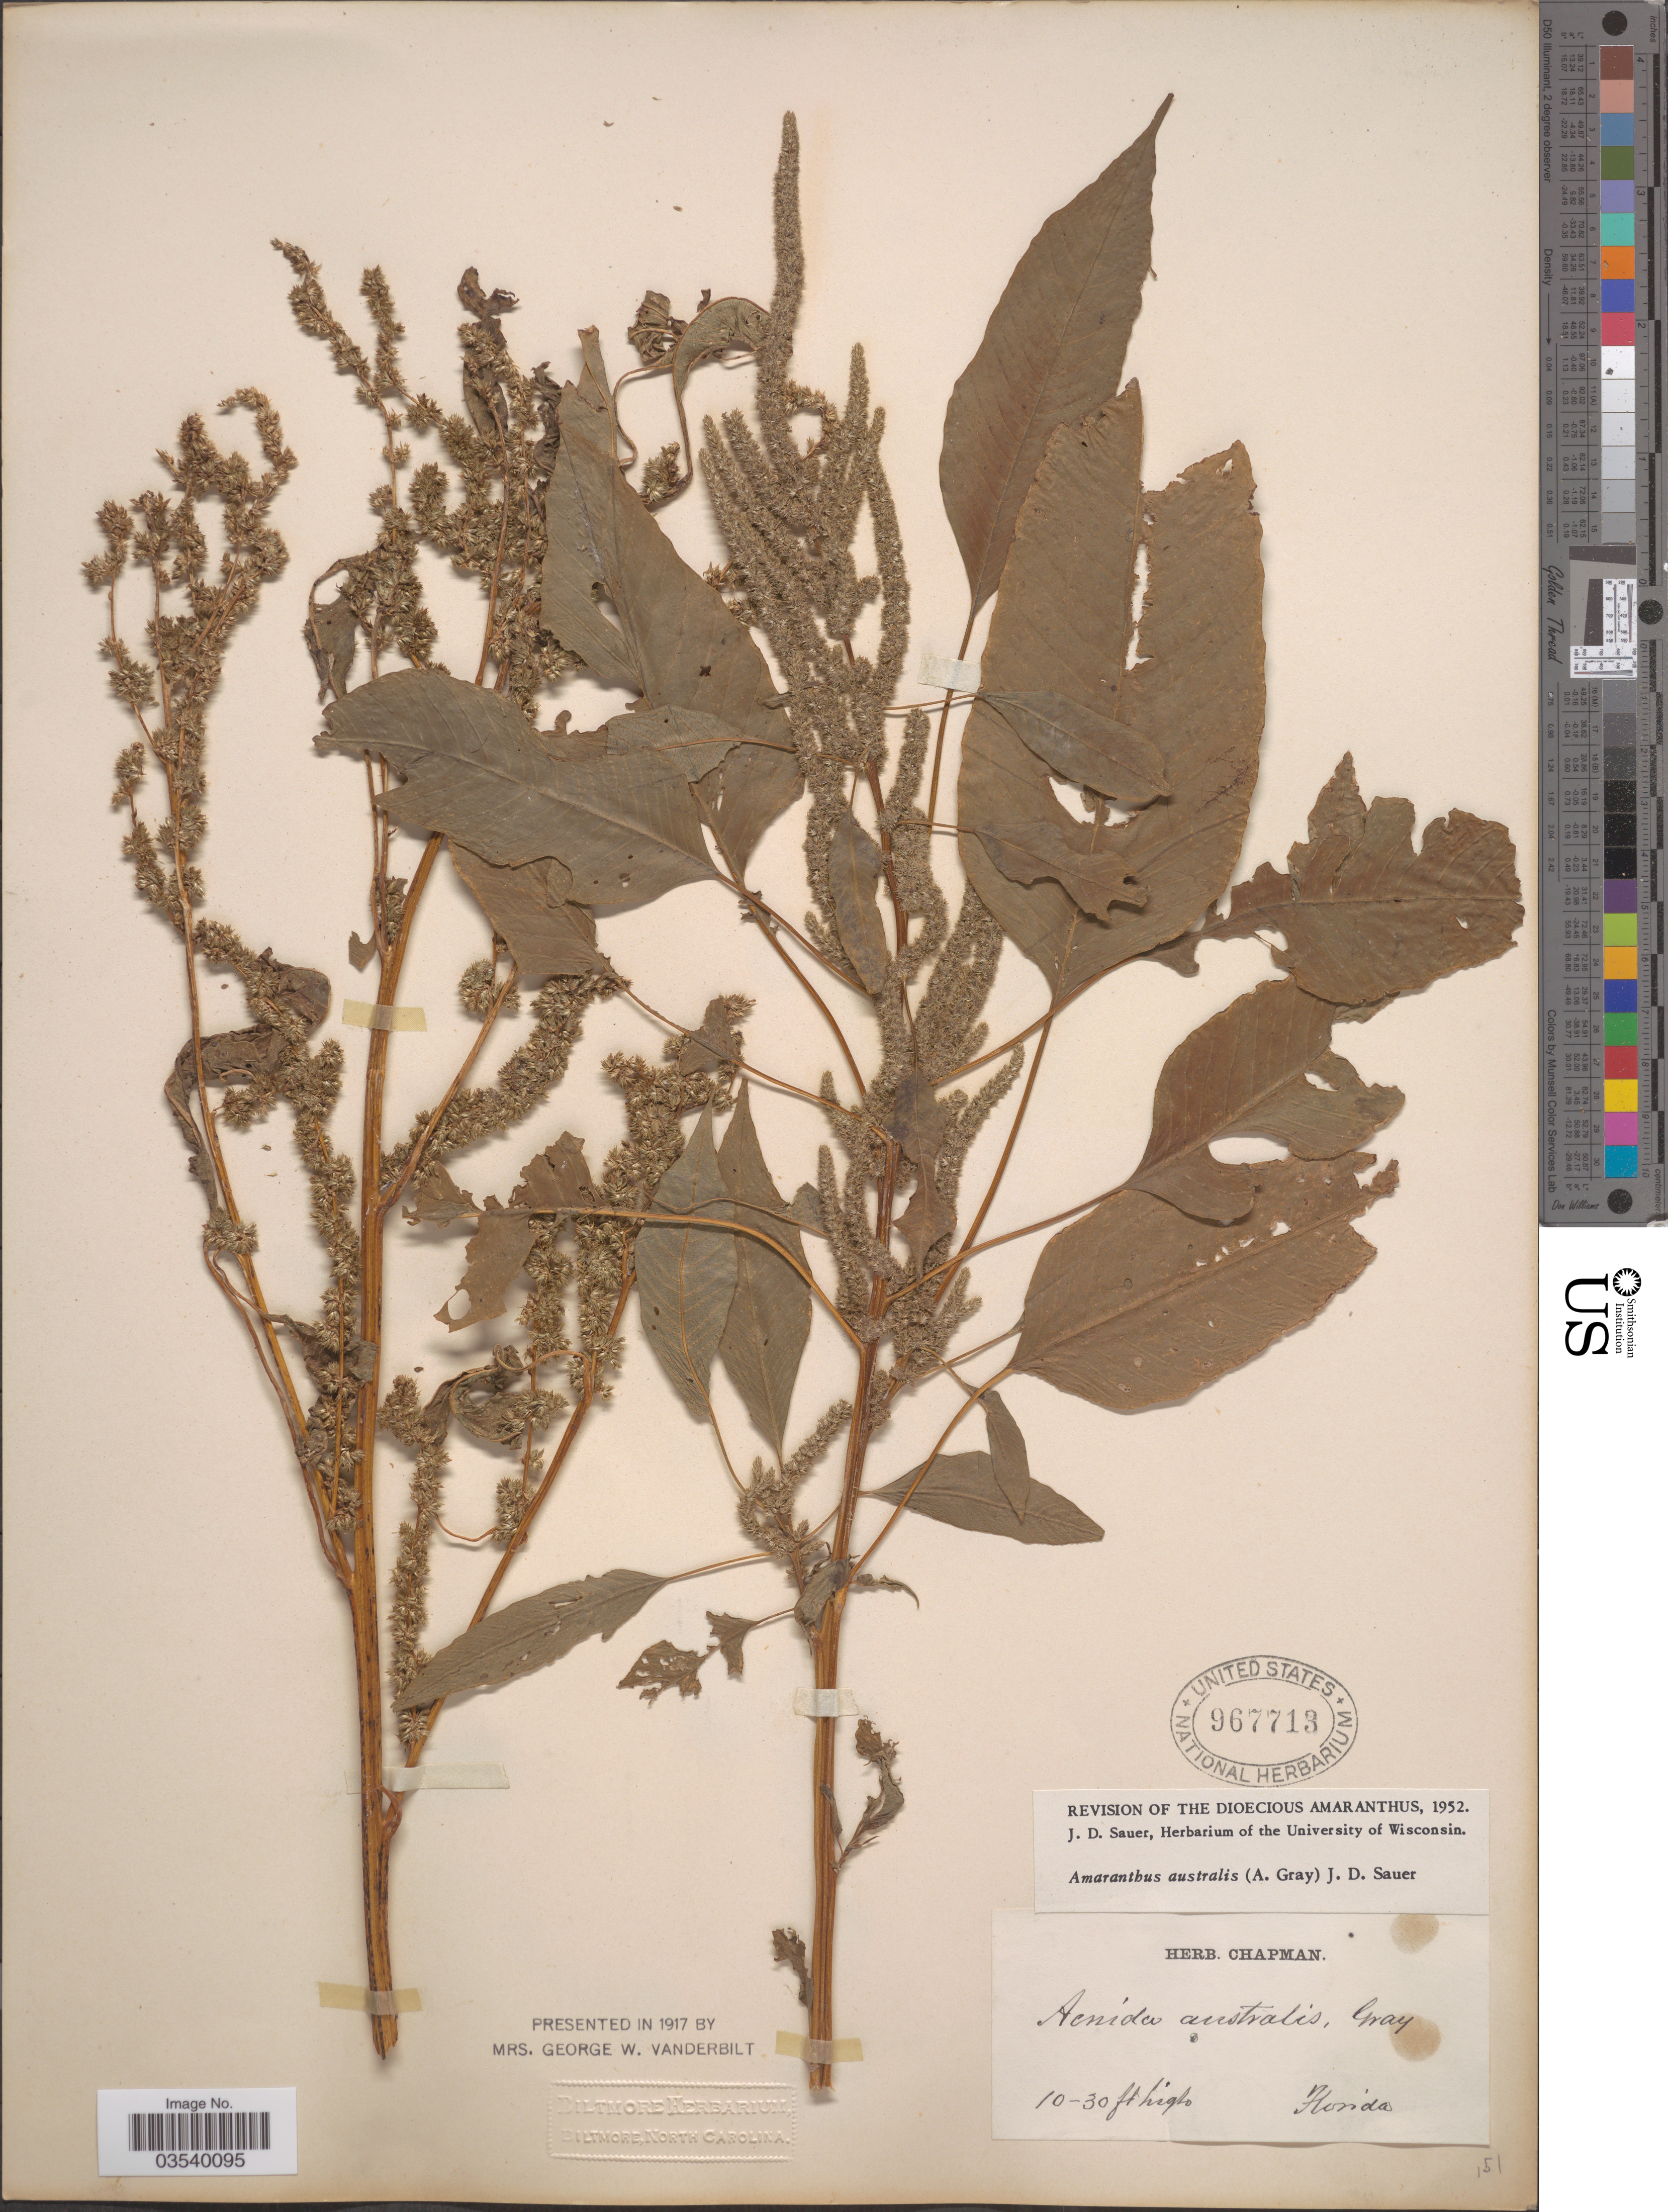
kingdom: Plantae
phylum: Tracheophyta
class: Magnoliopsida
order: Caryophyllales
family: Amaranthaceae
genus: Amaranthus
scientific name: Amaranthus australis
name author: (A. Gray) J.D. Sauer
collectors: ex herb. Chapman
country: United States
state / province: Florida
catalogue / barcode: US 967713